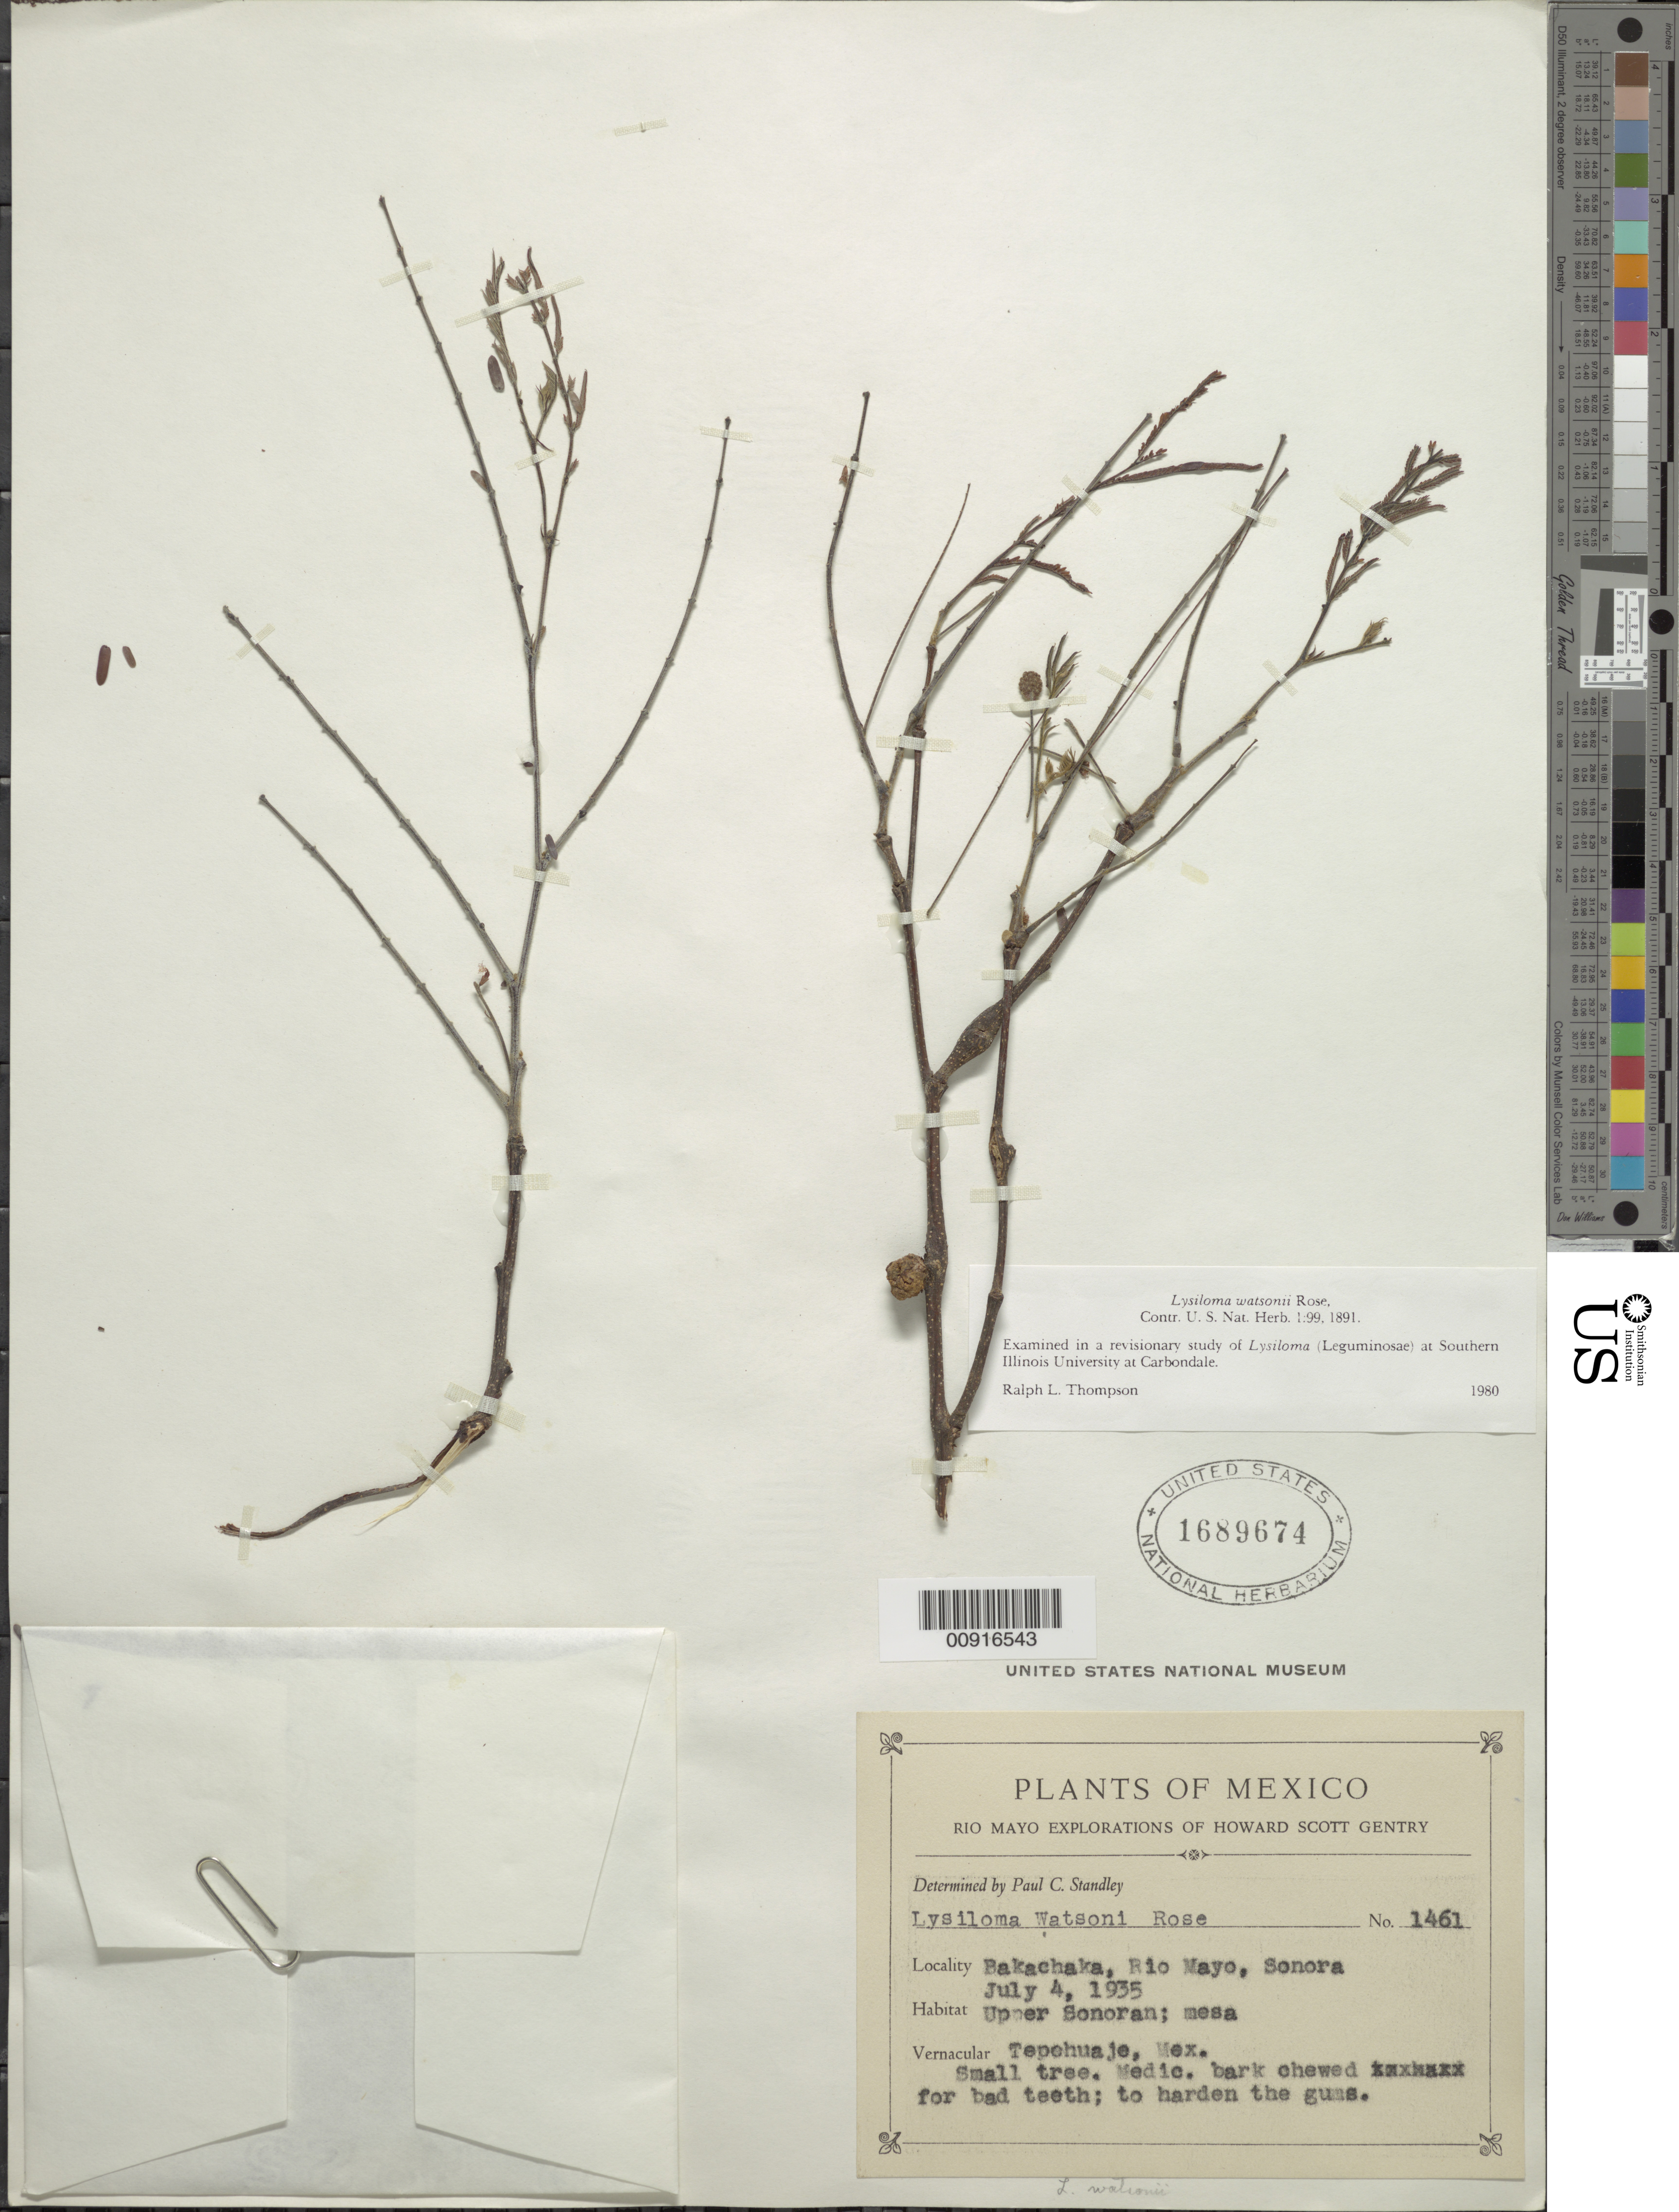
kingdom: Plantae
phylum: Tracheophyta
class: Magnoliopsida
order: Fabales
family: Fabaceae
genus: Lysiloma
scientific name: Lysiloma watsonii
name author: Rose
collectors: H. S. Gentry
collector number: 1461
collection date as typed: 04 Jul 1935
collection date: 1935-07-04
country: Mexico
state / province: Sonora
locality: Bakachaka, Río Mayo, Sonora.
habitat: Upper Sonoran; mesa.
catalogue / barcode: US 1689674